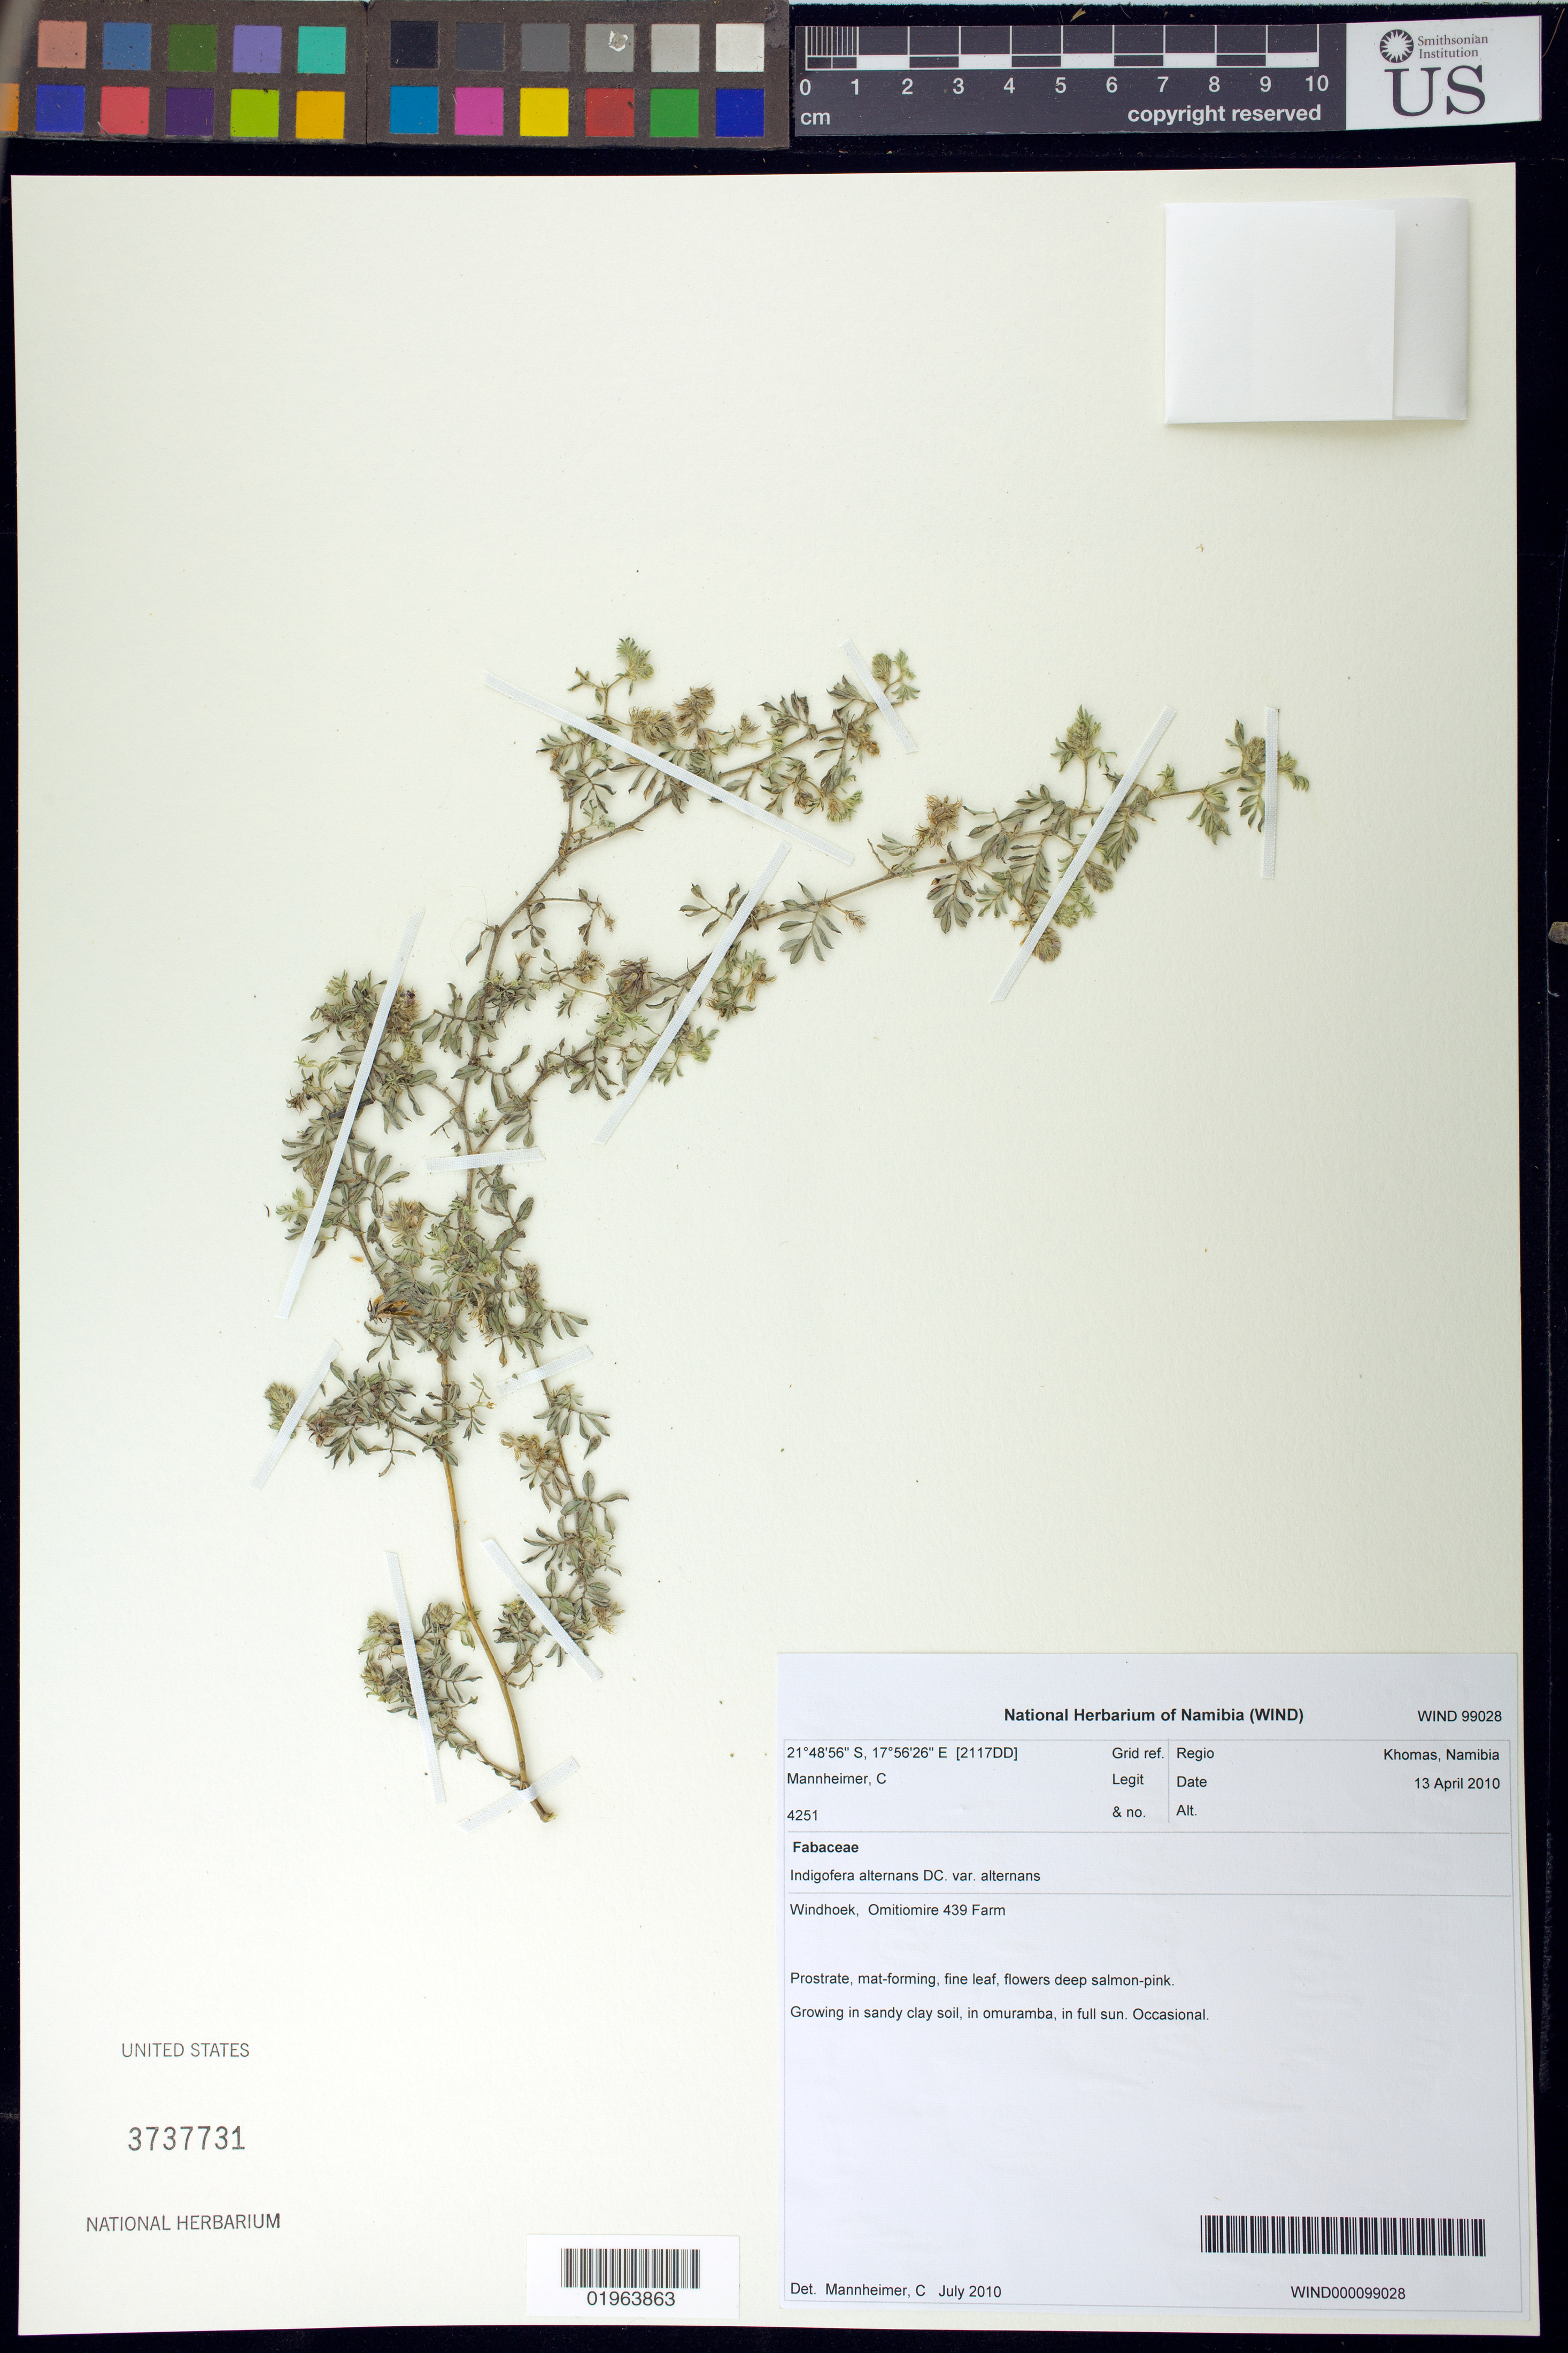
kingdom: Plantae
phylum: Tracheophyta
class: Magnoliopsida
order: Fabales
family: Fabaceae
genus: Indigofera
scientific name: Indigofera alternans var. alternans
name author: DC.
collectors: C. A. Mannheimer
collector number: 4251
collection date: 2010-04-13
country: Namibia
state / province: Khomas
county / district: Windhoek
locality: Omitiomire 439 Farm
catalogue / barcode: US 3737731